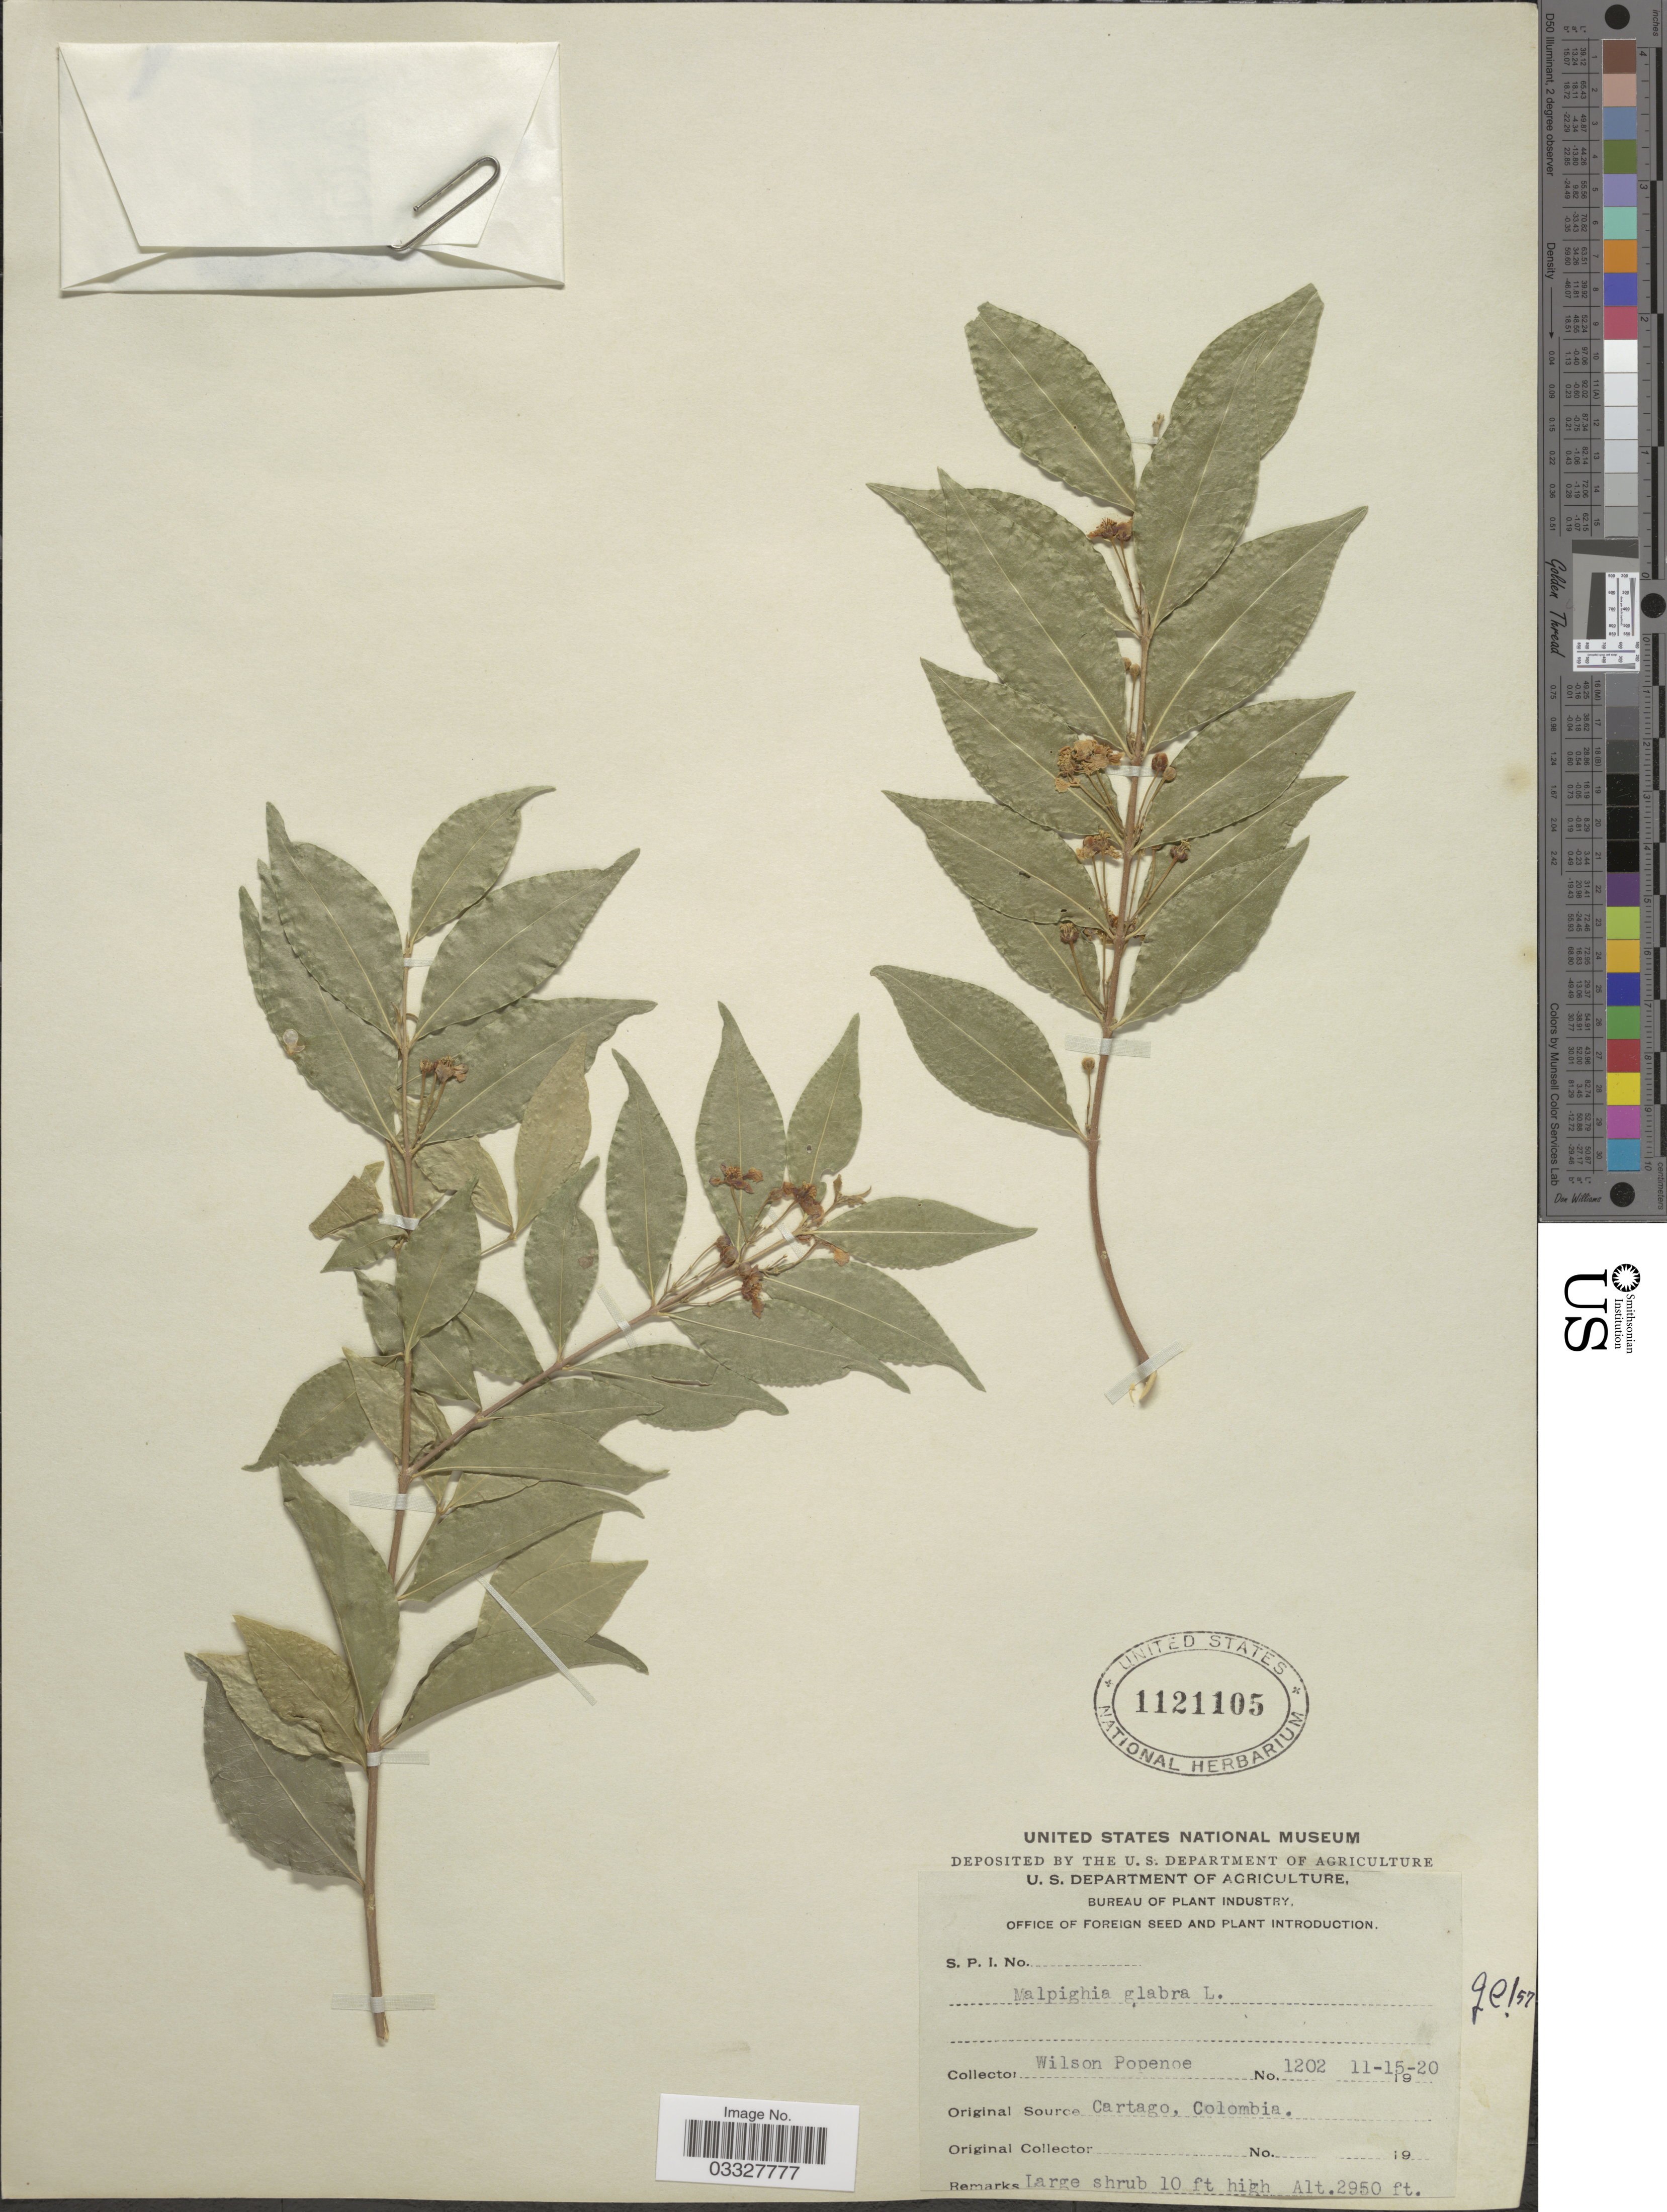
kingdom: Plantae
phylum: Tracheophyta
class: Magnoliopsida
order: Malpighiales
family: Malpighiaceae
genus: Malpighia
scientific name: Malpighia glabra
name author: L.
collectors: F. Popenoe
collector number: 1202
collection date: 1920-11-15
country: Colombia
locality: Cartago.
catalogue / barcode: US 1121105